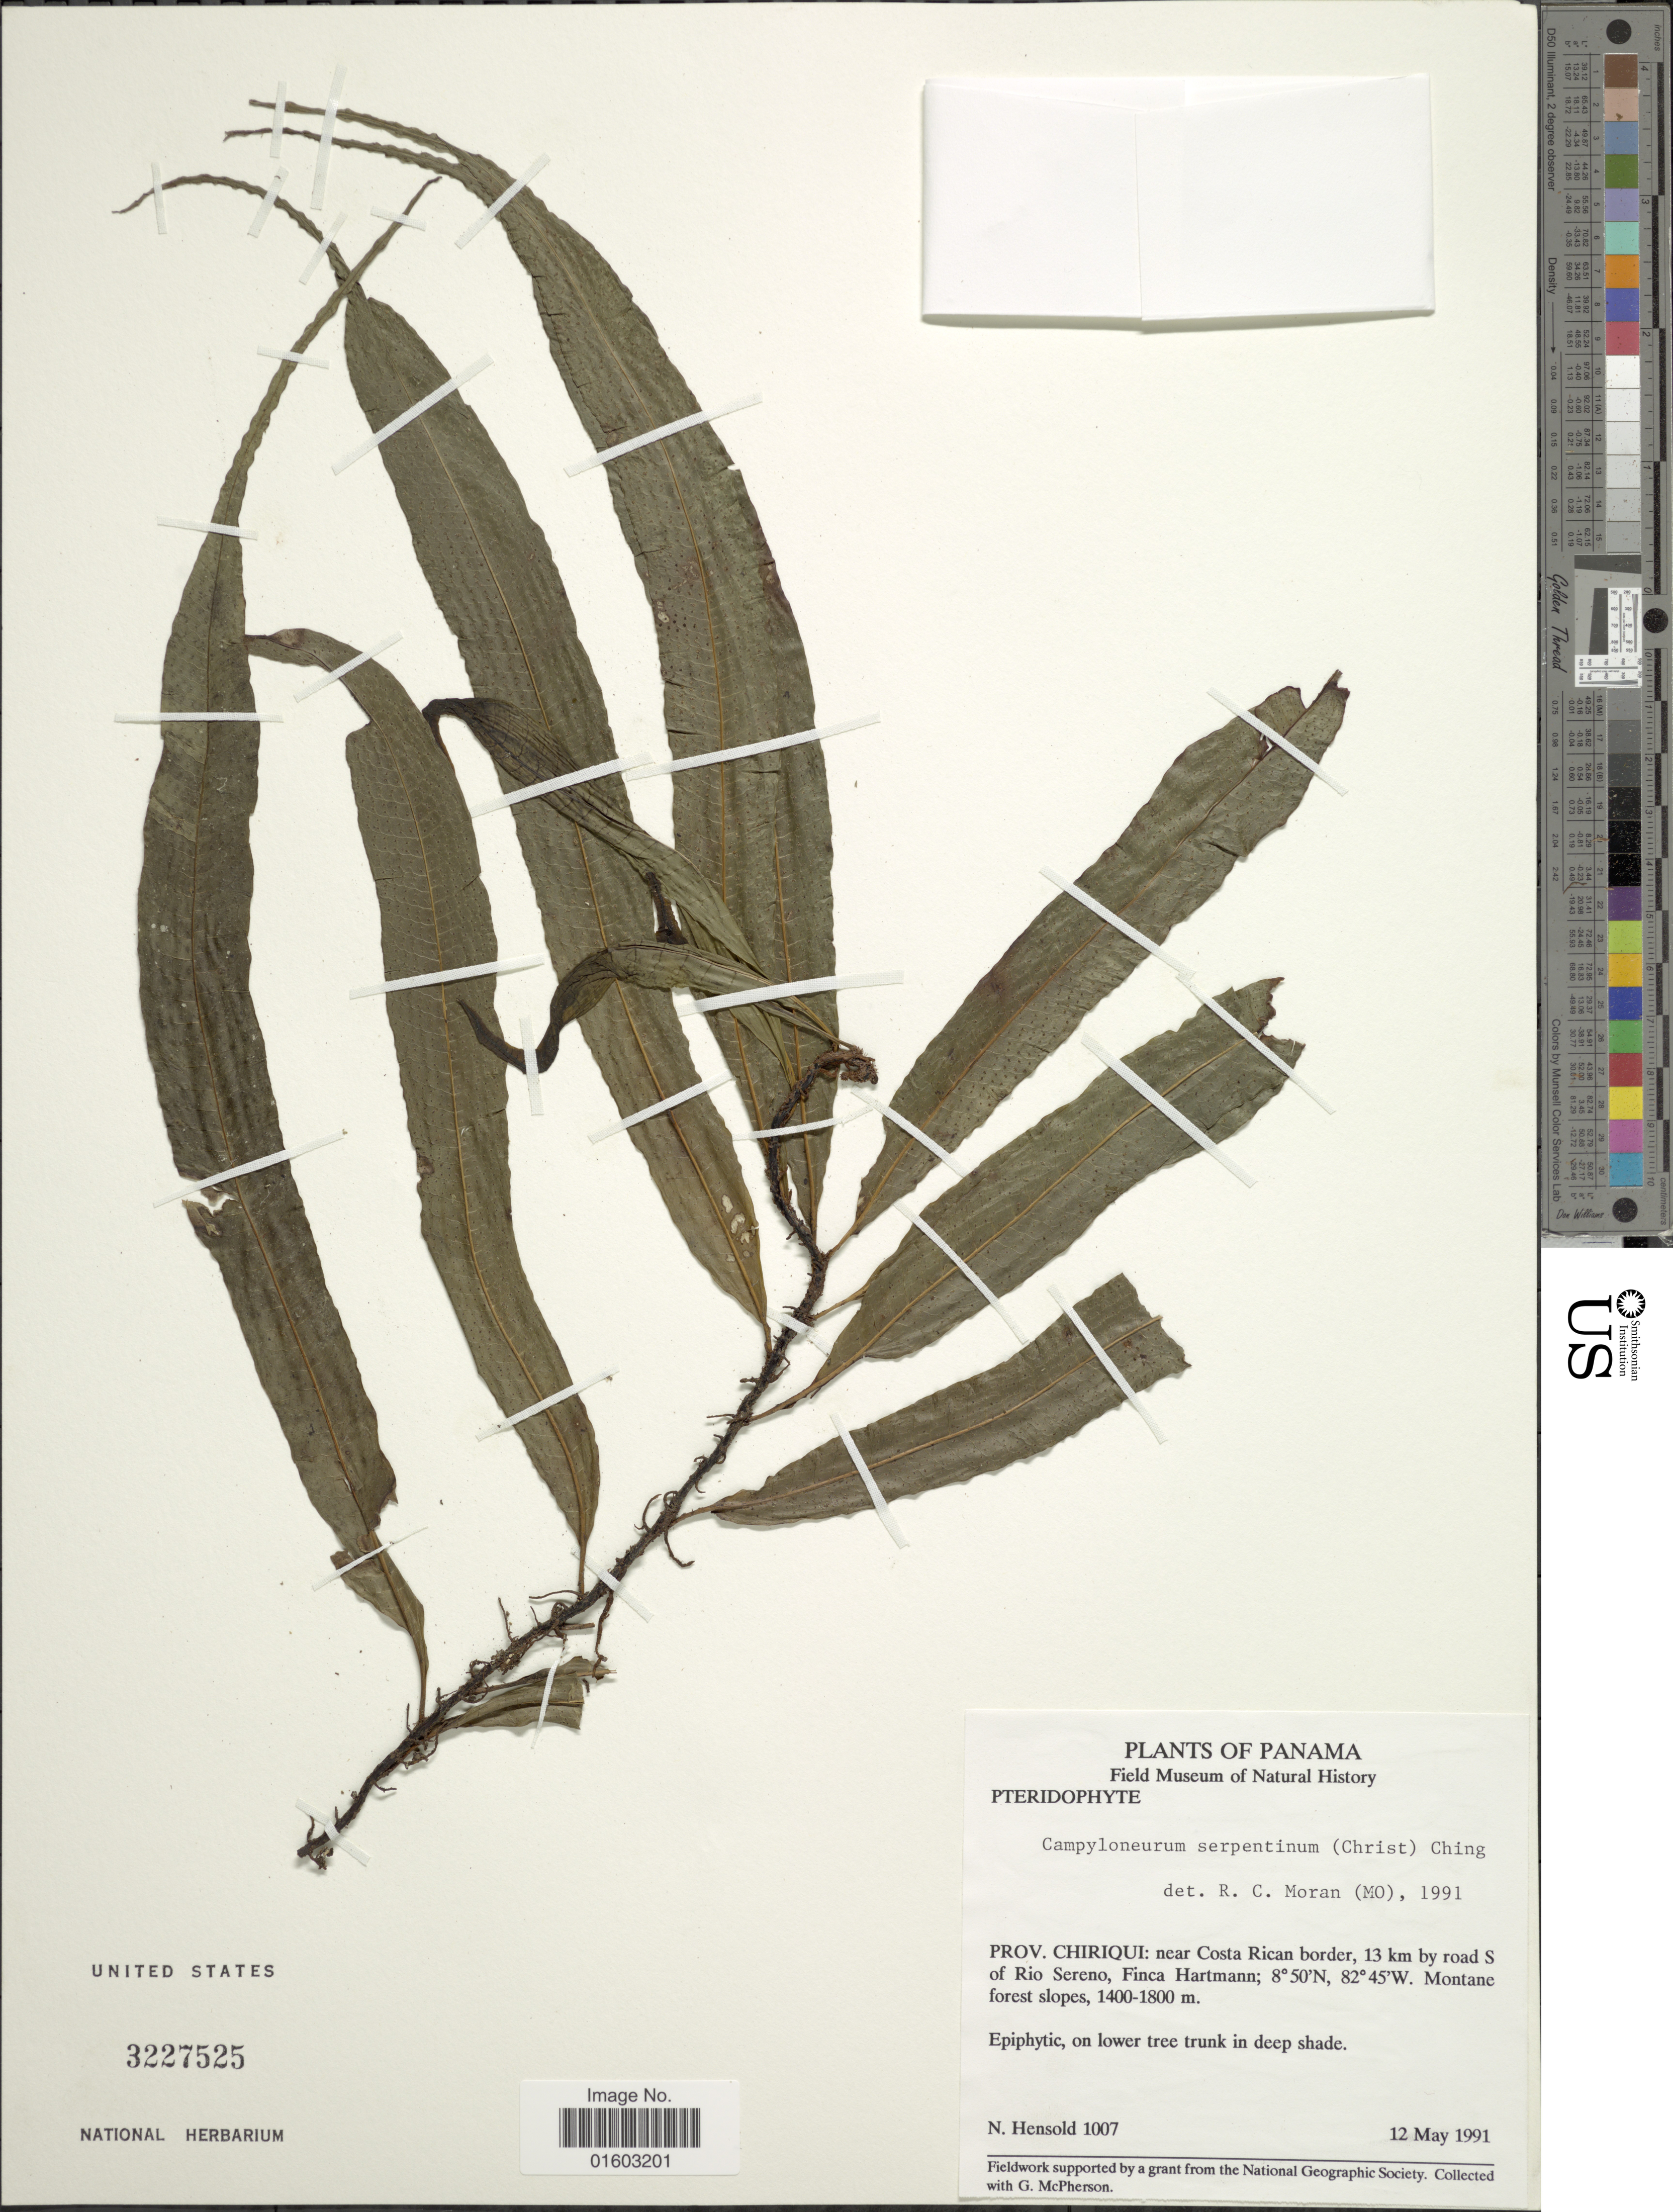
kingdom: Plantae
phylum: Tracheophyta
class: Polypodiopsida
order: Polypodiales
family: Polypodiaceae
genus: Campyloneurum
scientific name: Campyloneurum serpentinum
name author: (Christ) Ching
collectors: N. Hensold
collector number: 1007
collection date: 1991-05-12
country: Panama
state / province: Chiriqui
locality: Prov. Chiriqui: near Costa Rican border, 13 km by road S of Rio Sereno, Finca Hartmann. Montane forest slopes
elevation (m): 1400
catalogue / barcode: US 3227525